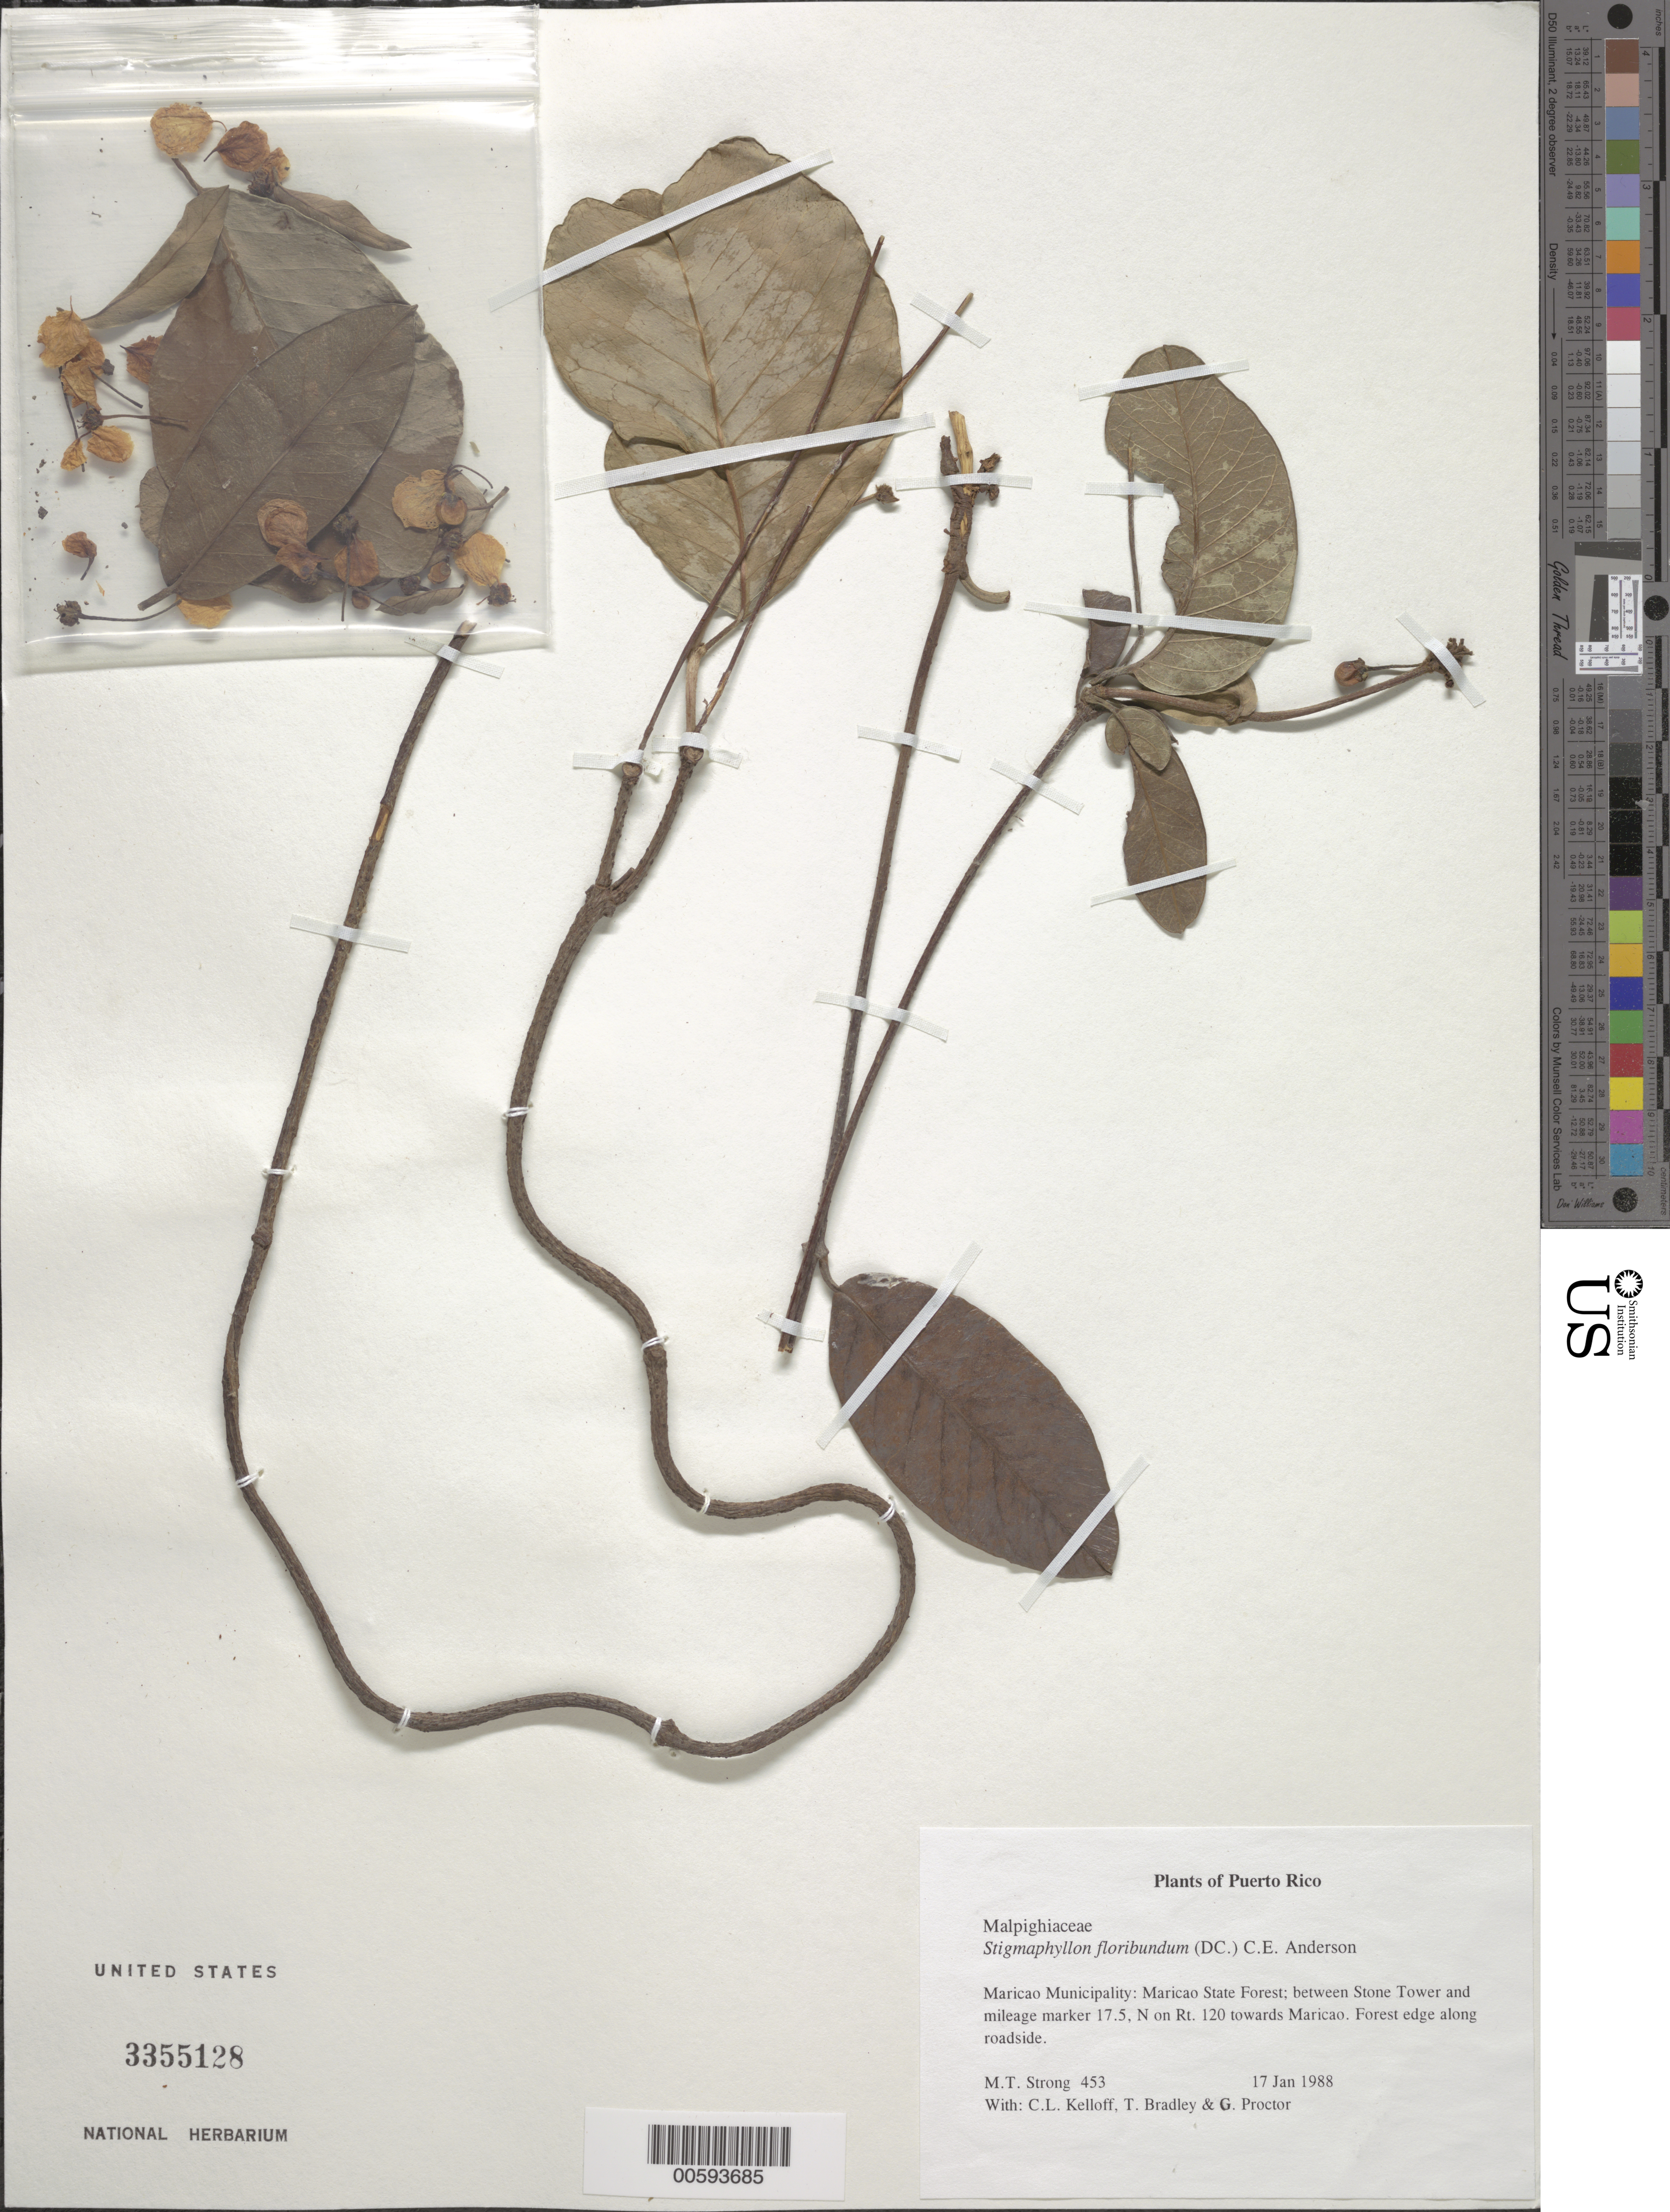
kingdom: Plantae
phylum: Tracheophyta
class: Magnoliopsida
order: Malpighiales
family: Malpighiaceae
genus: Stigmaphyllon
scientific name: Stigmaphyllon floribundum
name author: (DC.) C.E. Anderson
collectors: M. T. Strong, C. L. Kelloff, T. Bradley & G. Proctor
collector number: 453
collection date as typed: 17 Jan 1988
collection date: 1988-01-17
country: Puerto Rico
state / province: Maricao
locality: Maricao Municipality: Maricao State Forest; between Stone Tower and mileage marker 17.5, N on Rt. 120 towards Maricao.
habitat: Forest edge along roadside.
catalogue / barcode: US 3355128